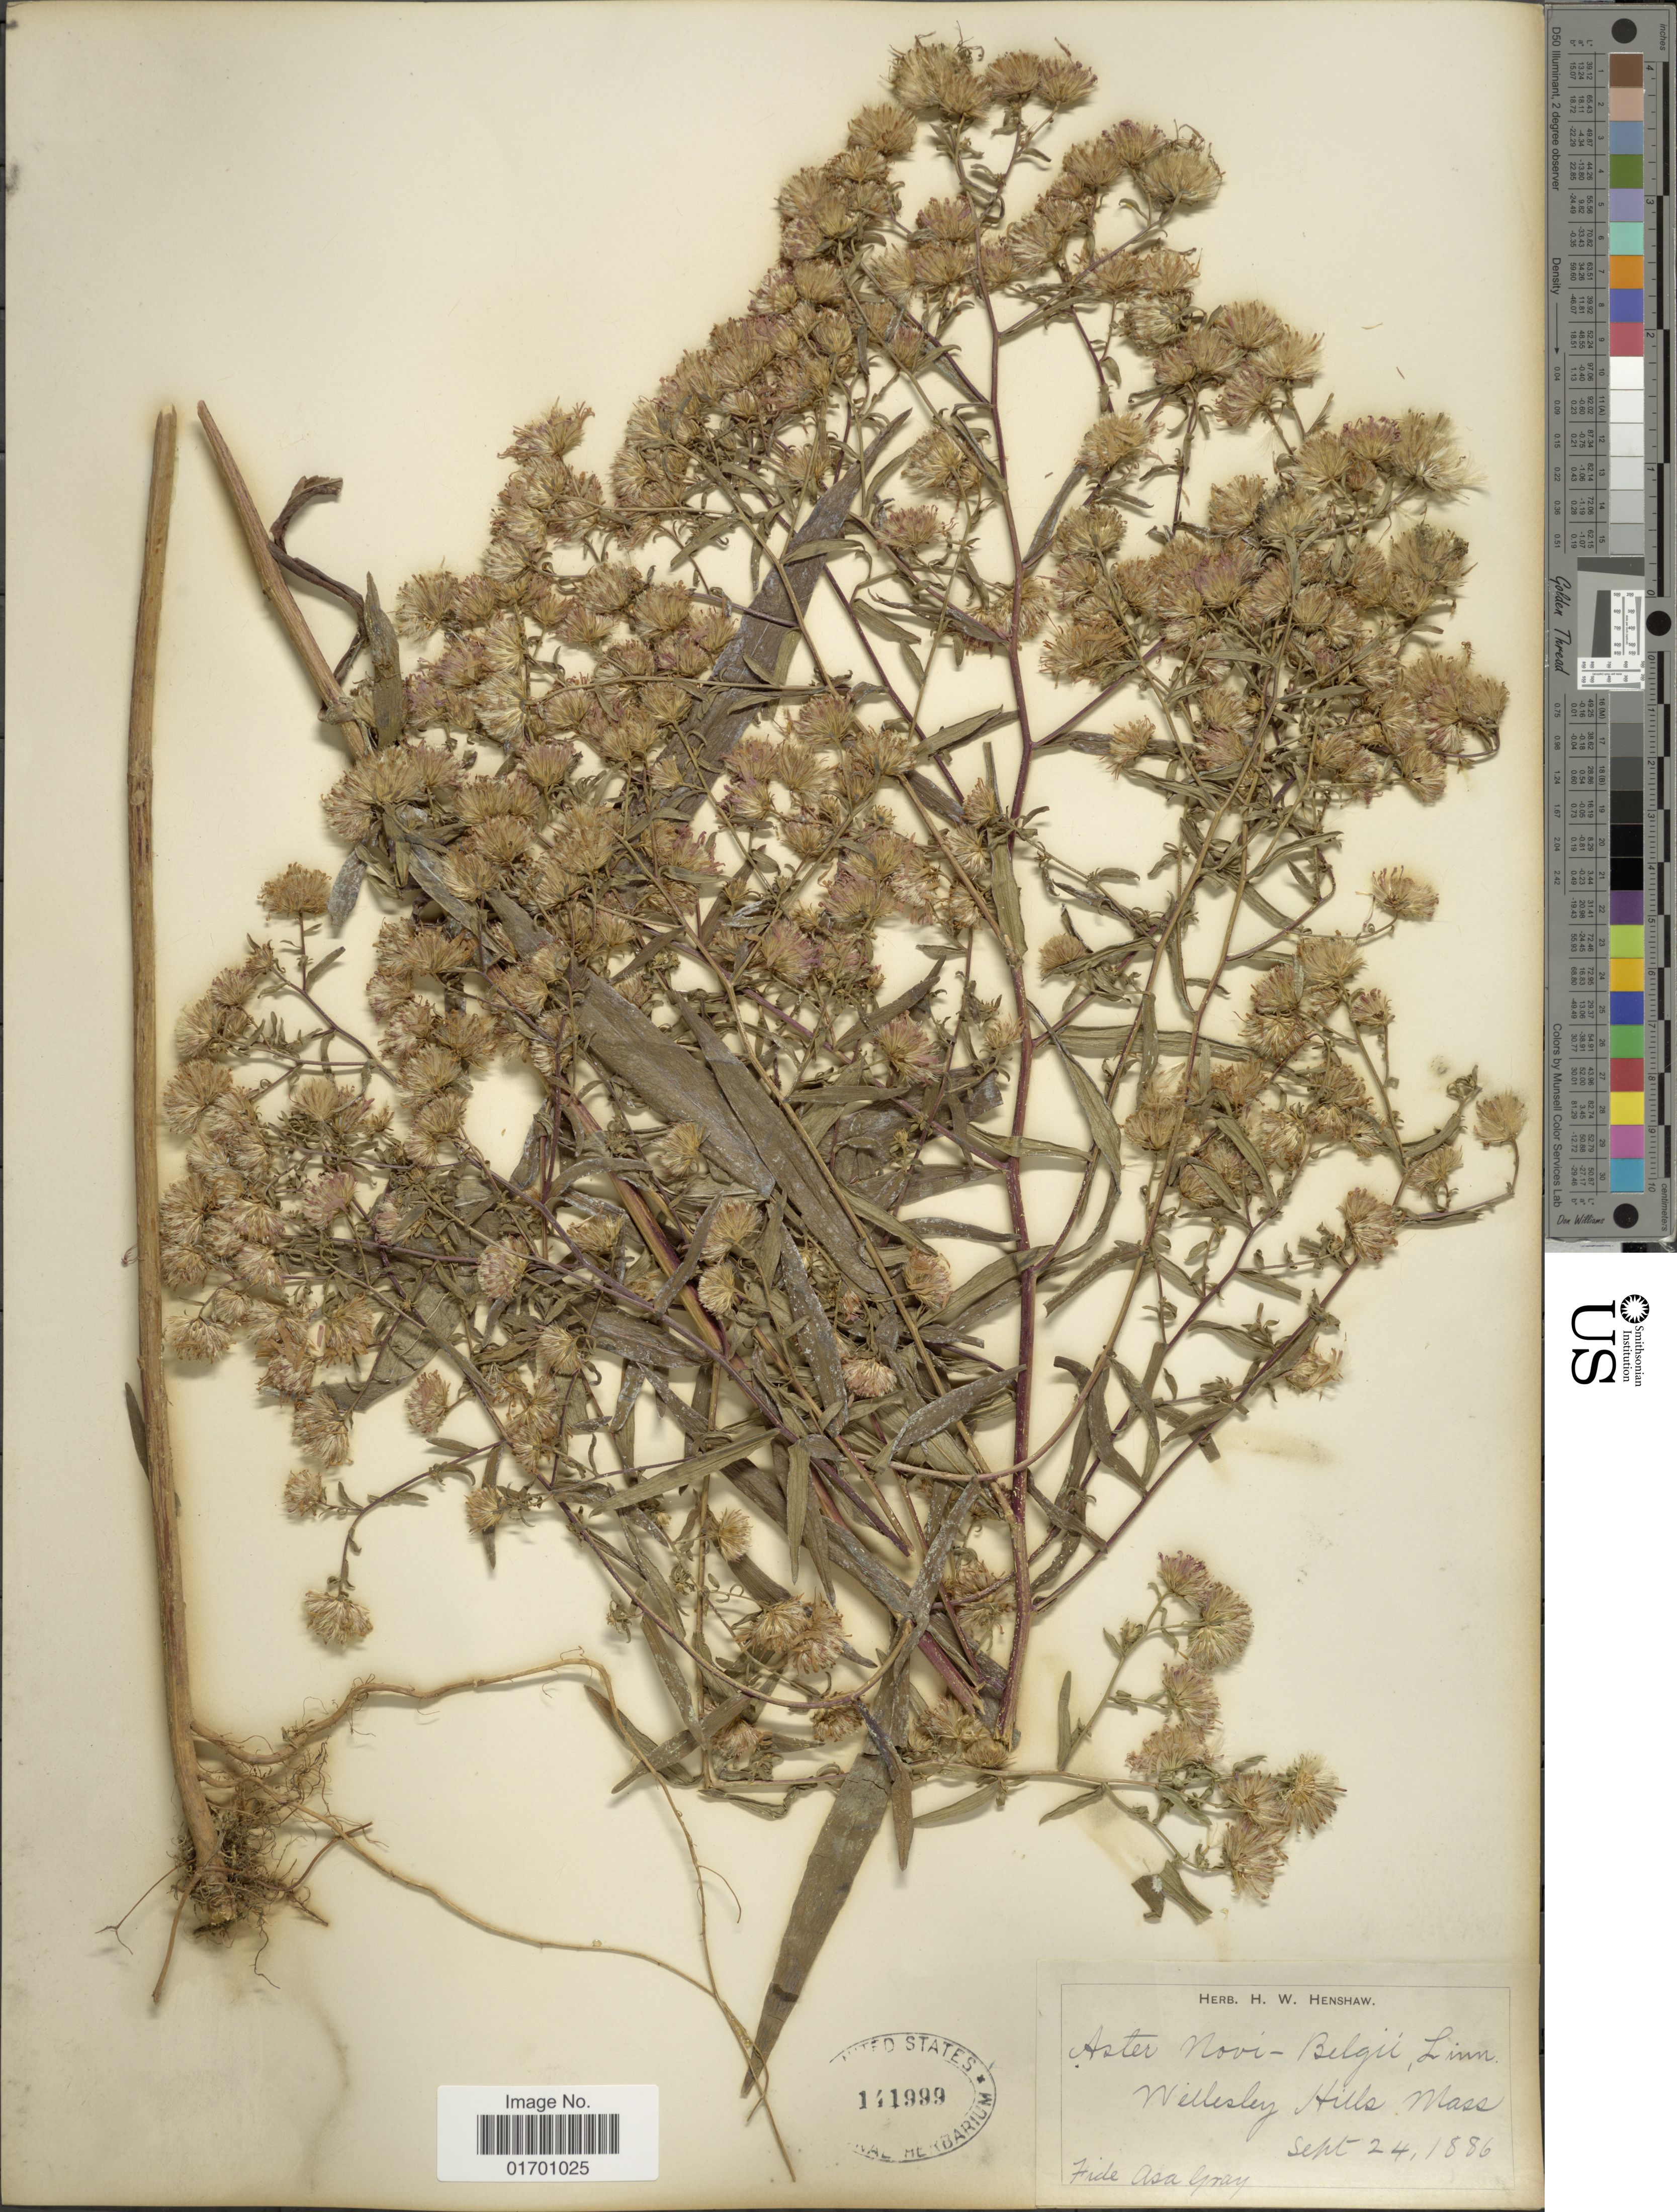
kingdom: Plantae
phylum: Tracheophyta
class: Magnoliopsida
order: Asterales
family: Asteraceae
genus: Symphyotrichum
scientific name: Symphyotrichum novi-belgii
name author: (L.) G.L. Nesom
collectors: A. Gray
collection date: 1886-09-24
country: United States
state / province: Massachusetts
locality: Wellesly Hills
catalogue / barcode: US 141999